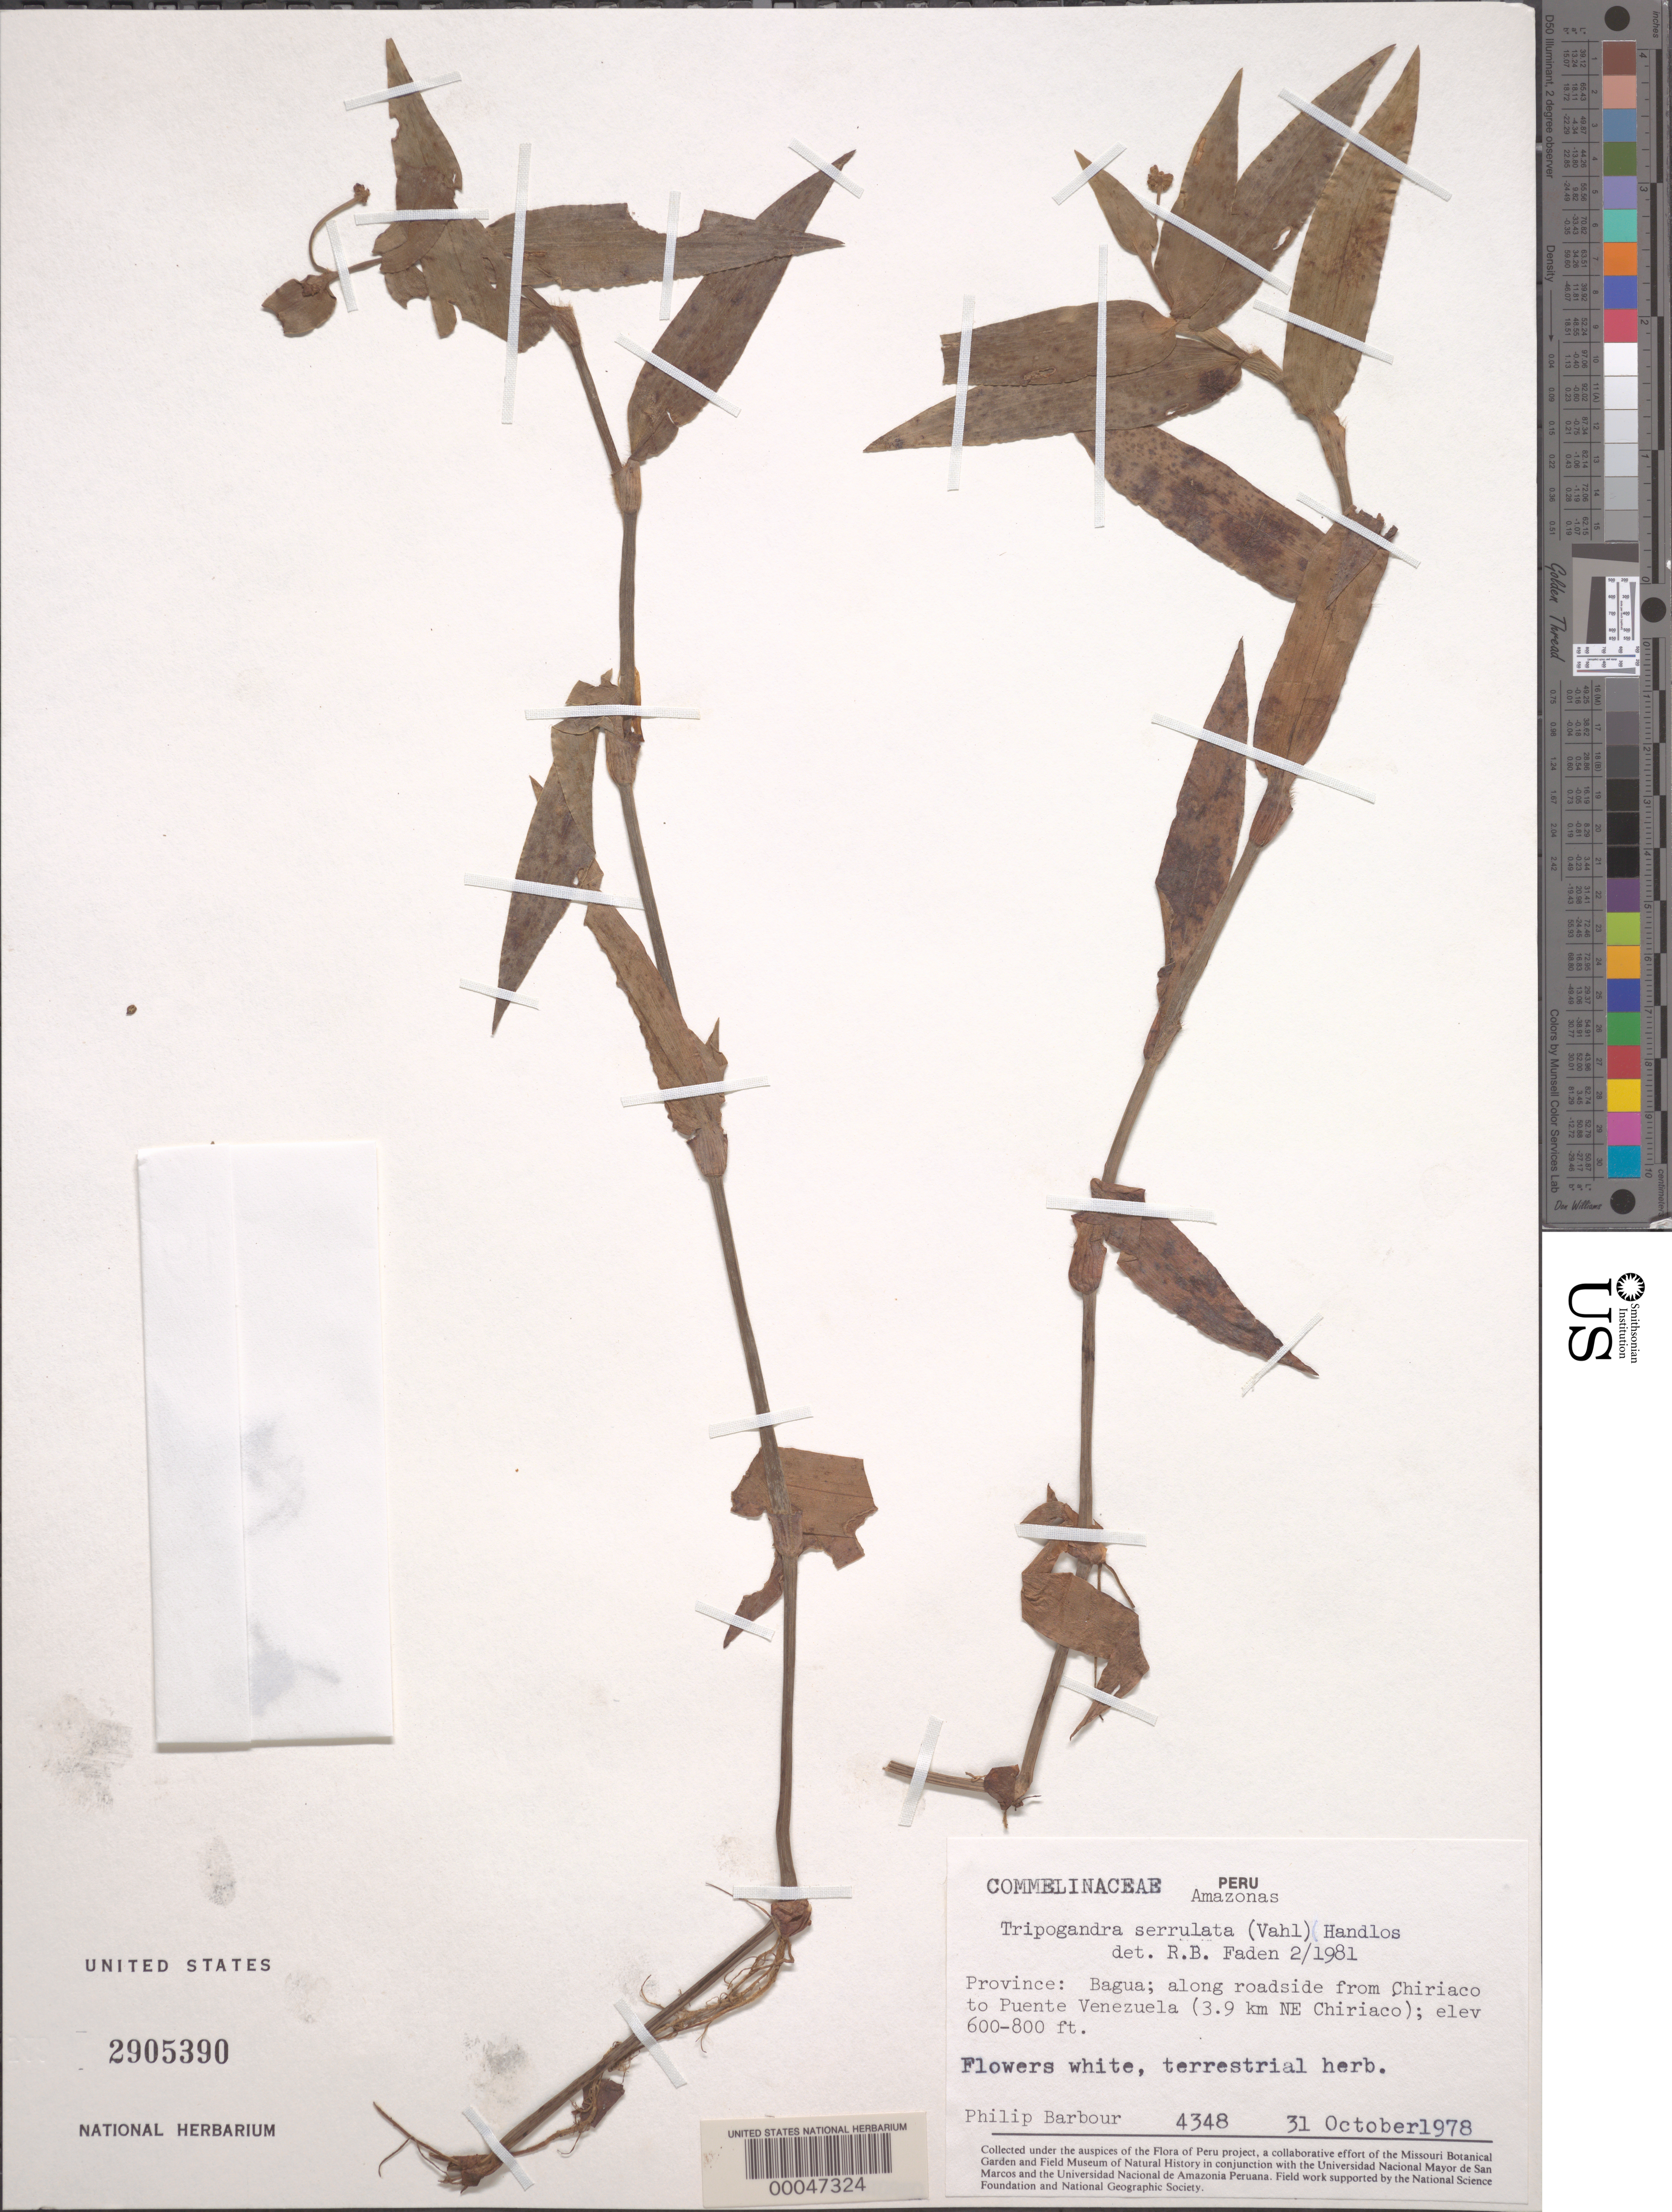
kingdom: Plantae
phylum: Tracheophyta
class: Liliopsida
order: Commelinales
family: Commelinaceae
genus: Tripogandra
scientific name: Tripogandra serrulata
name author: (Vahl) Handlos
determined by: Faden, Robert B., (US), Smithsonian Institution - National Museum of Natural History (UNITED STATES)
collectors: P. Barbour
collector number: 4348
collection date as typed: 31 Oct 1978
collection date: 1978-10-31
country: Peru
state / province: Amazonas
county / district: Bagua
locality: between Chiriaco and Puente Venezuela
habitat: Roadside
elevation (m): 183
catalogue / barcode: US 2905390